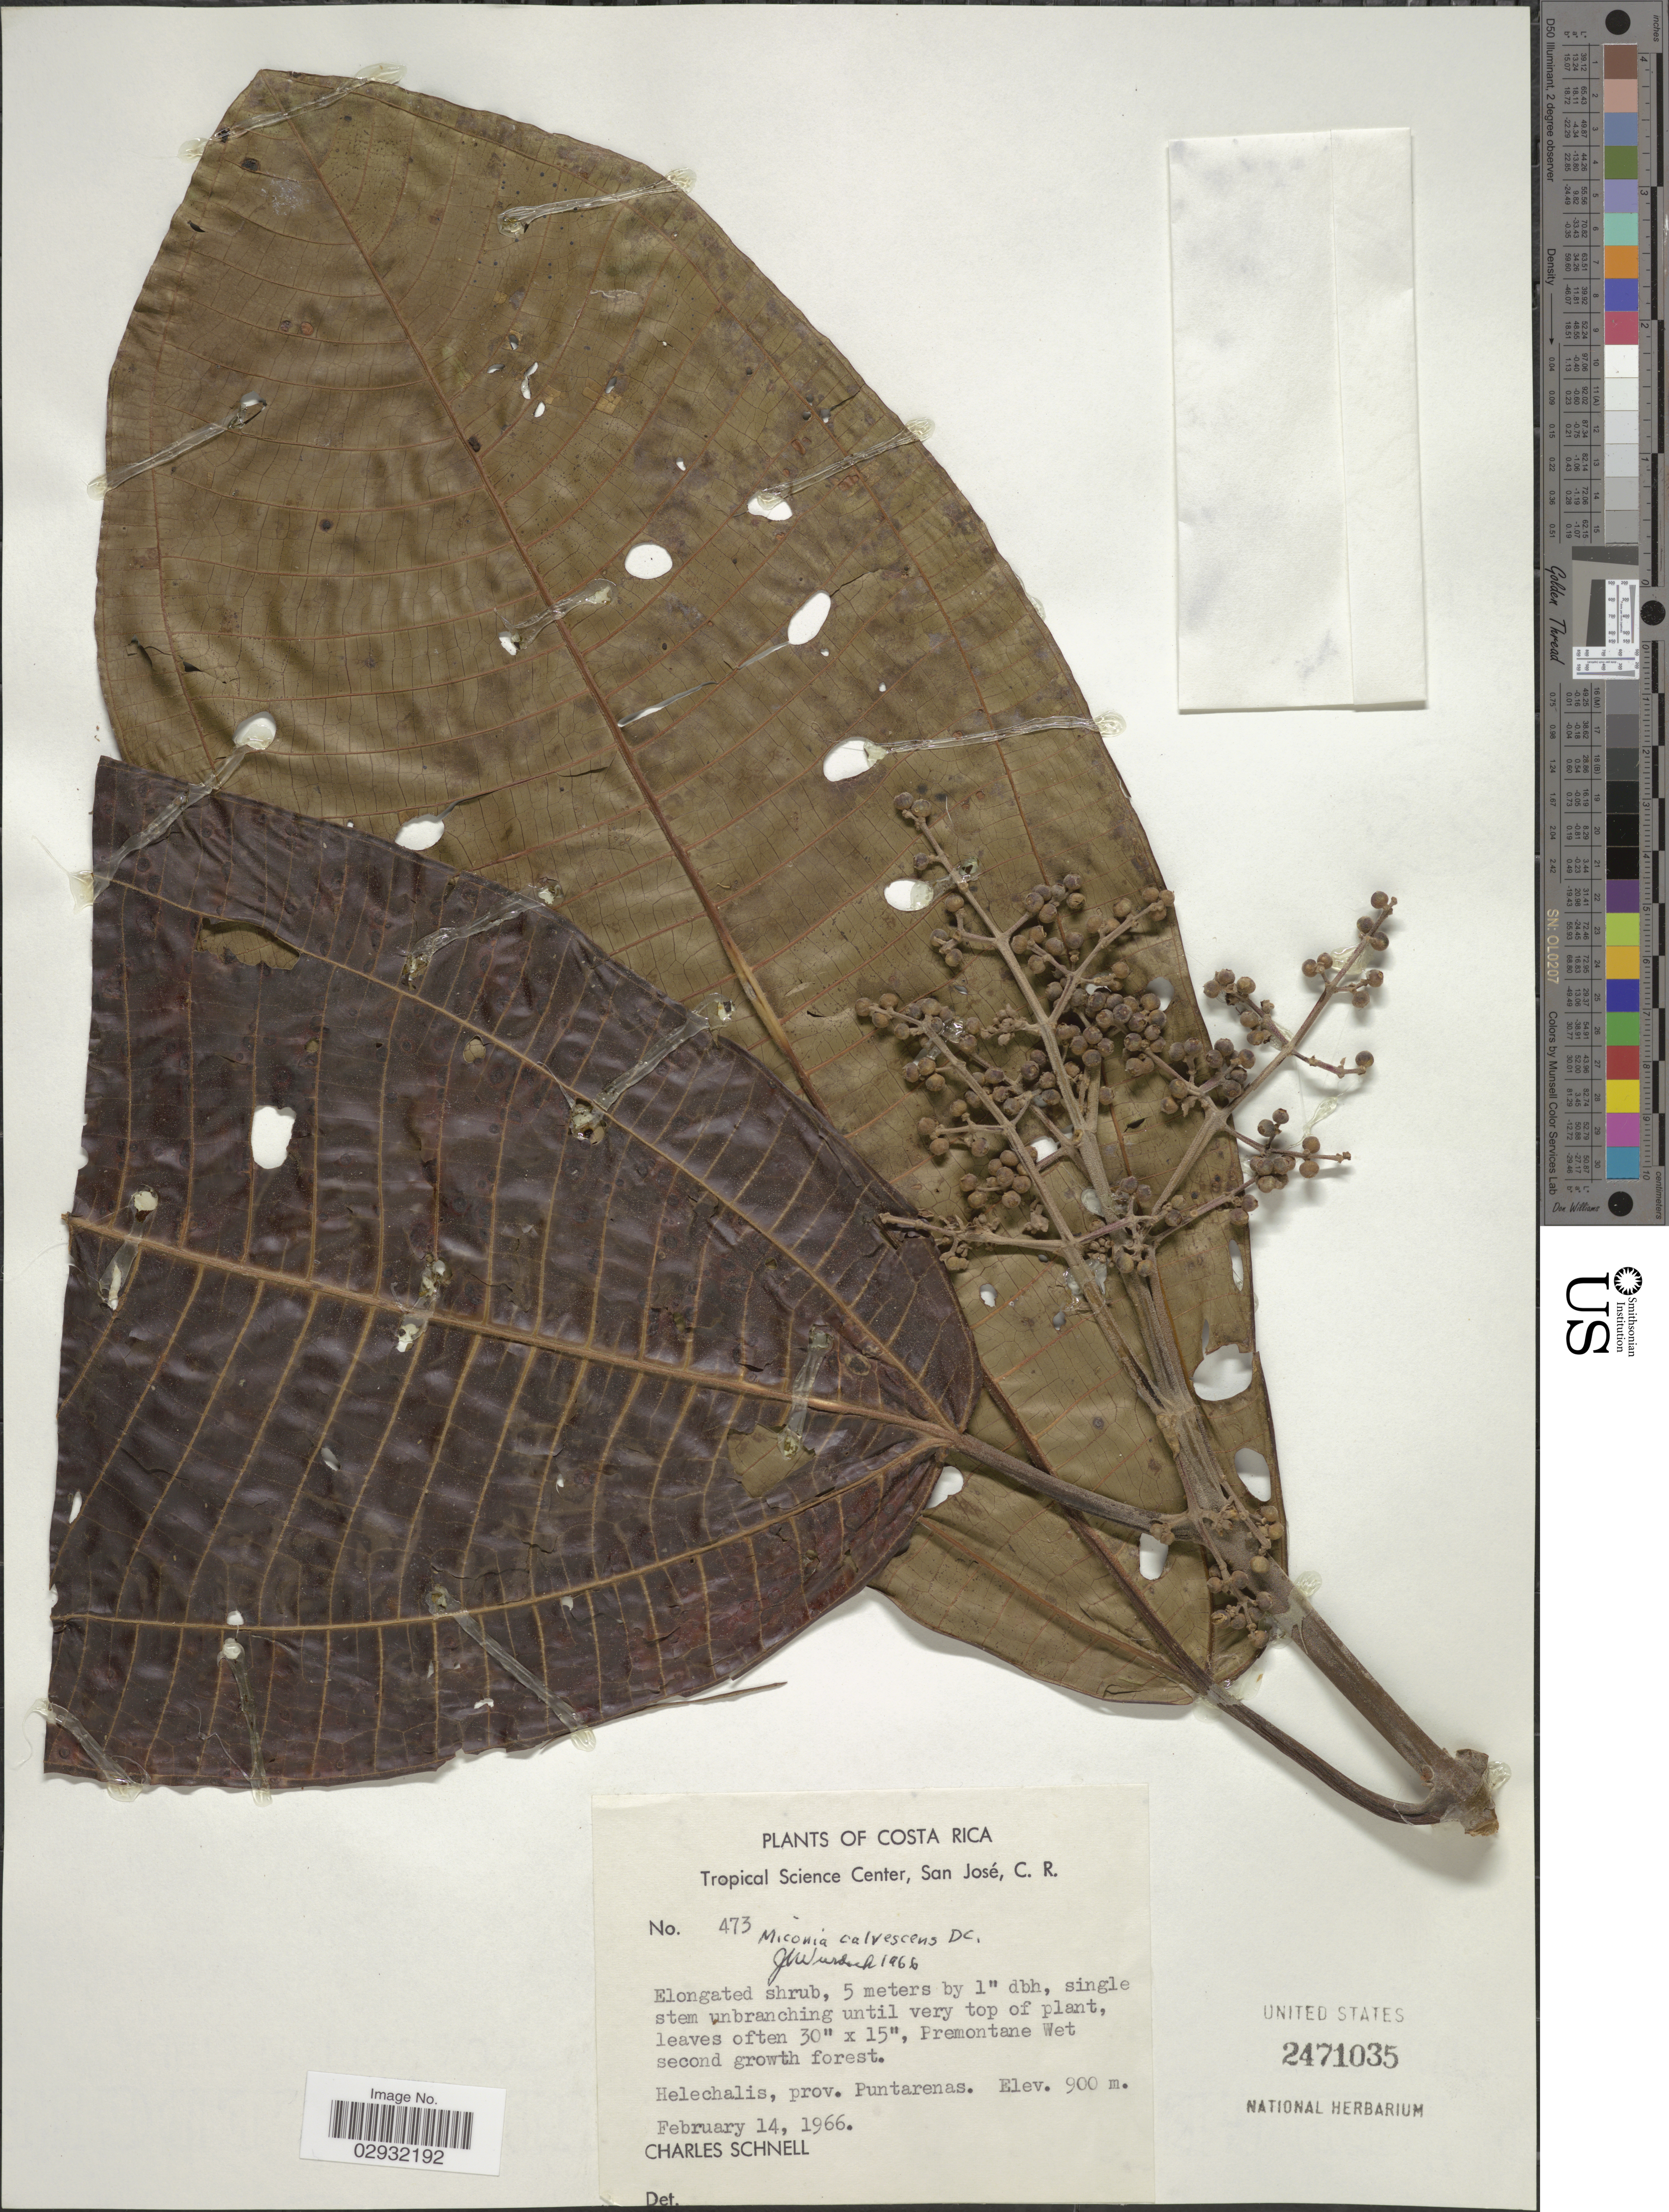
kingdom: Plantae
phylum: Tracheophyta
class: Magnoliopsida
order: Myrtales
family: Melastomataceae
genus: Miconia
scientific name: Miconia calvescens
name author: DC.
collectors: C. Schnell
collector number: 473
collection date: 1966-02-14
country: Costa Rica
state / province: Puntarenas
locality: Helechalis, prov. Puntarenas. Premontane Wet second growth forest.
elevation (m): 900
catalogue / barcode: US 2471035